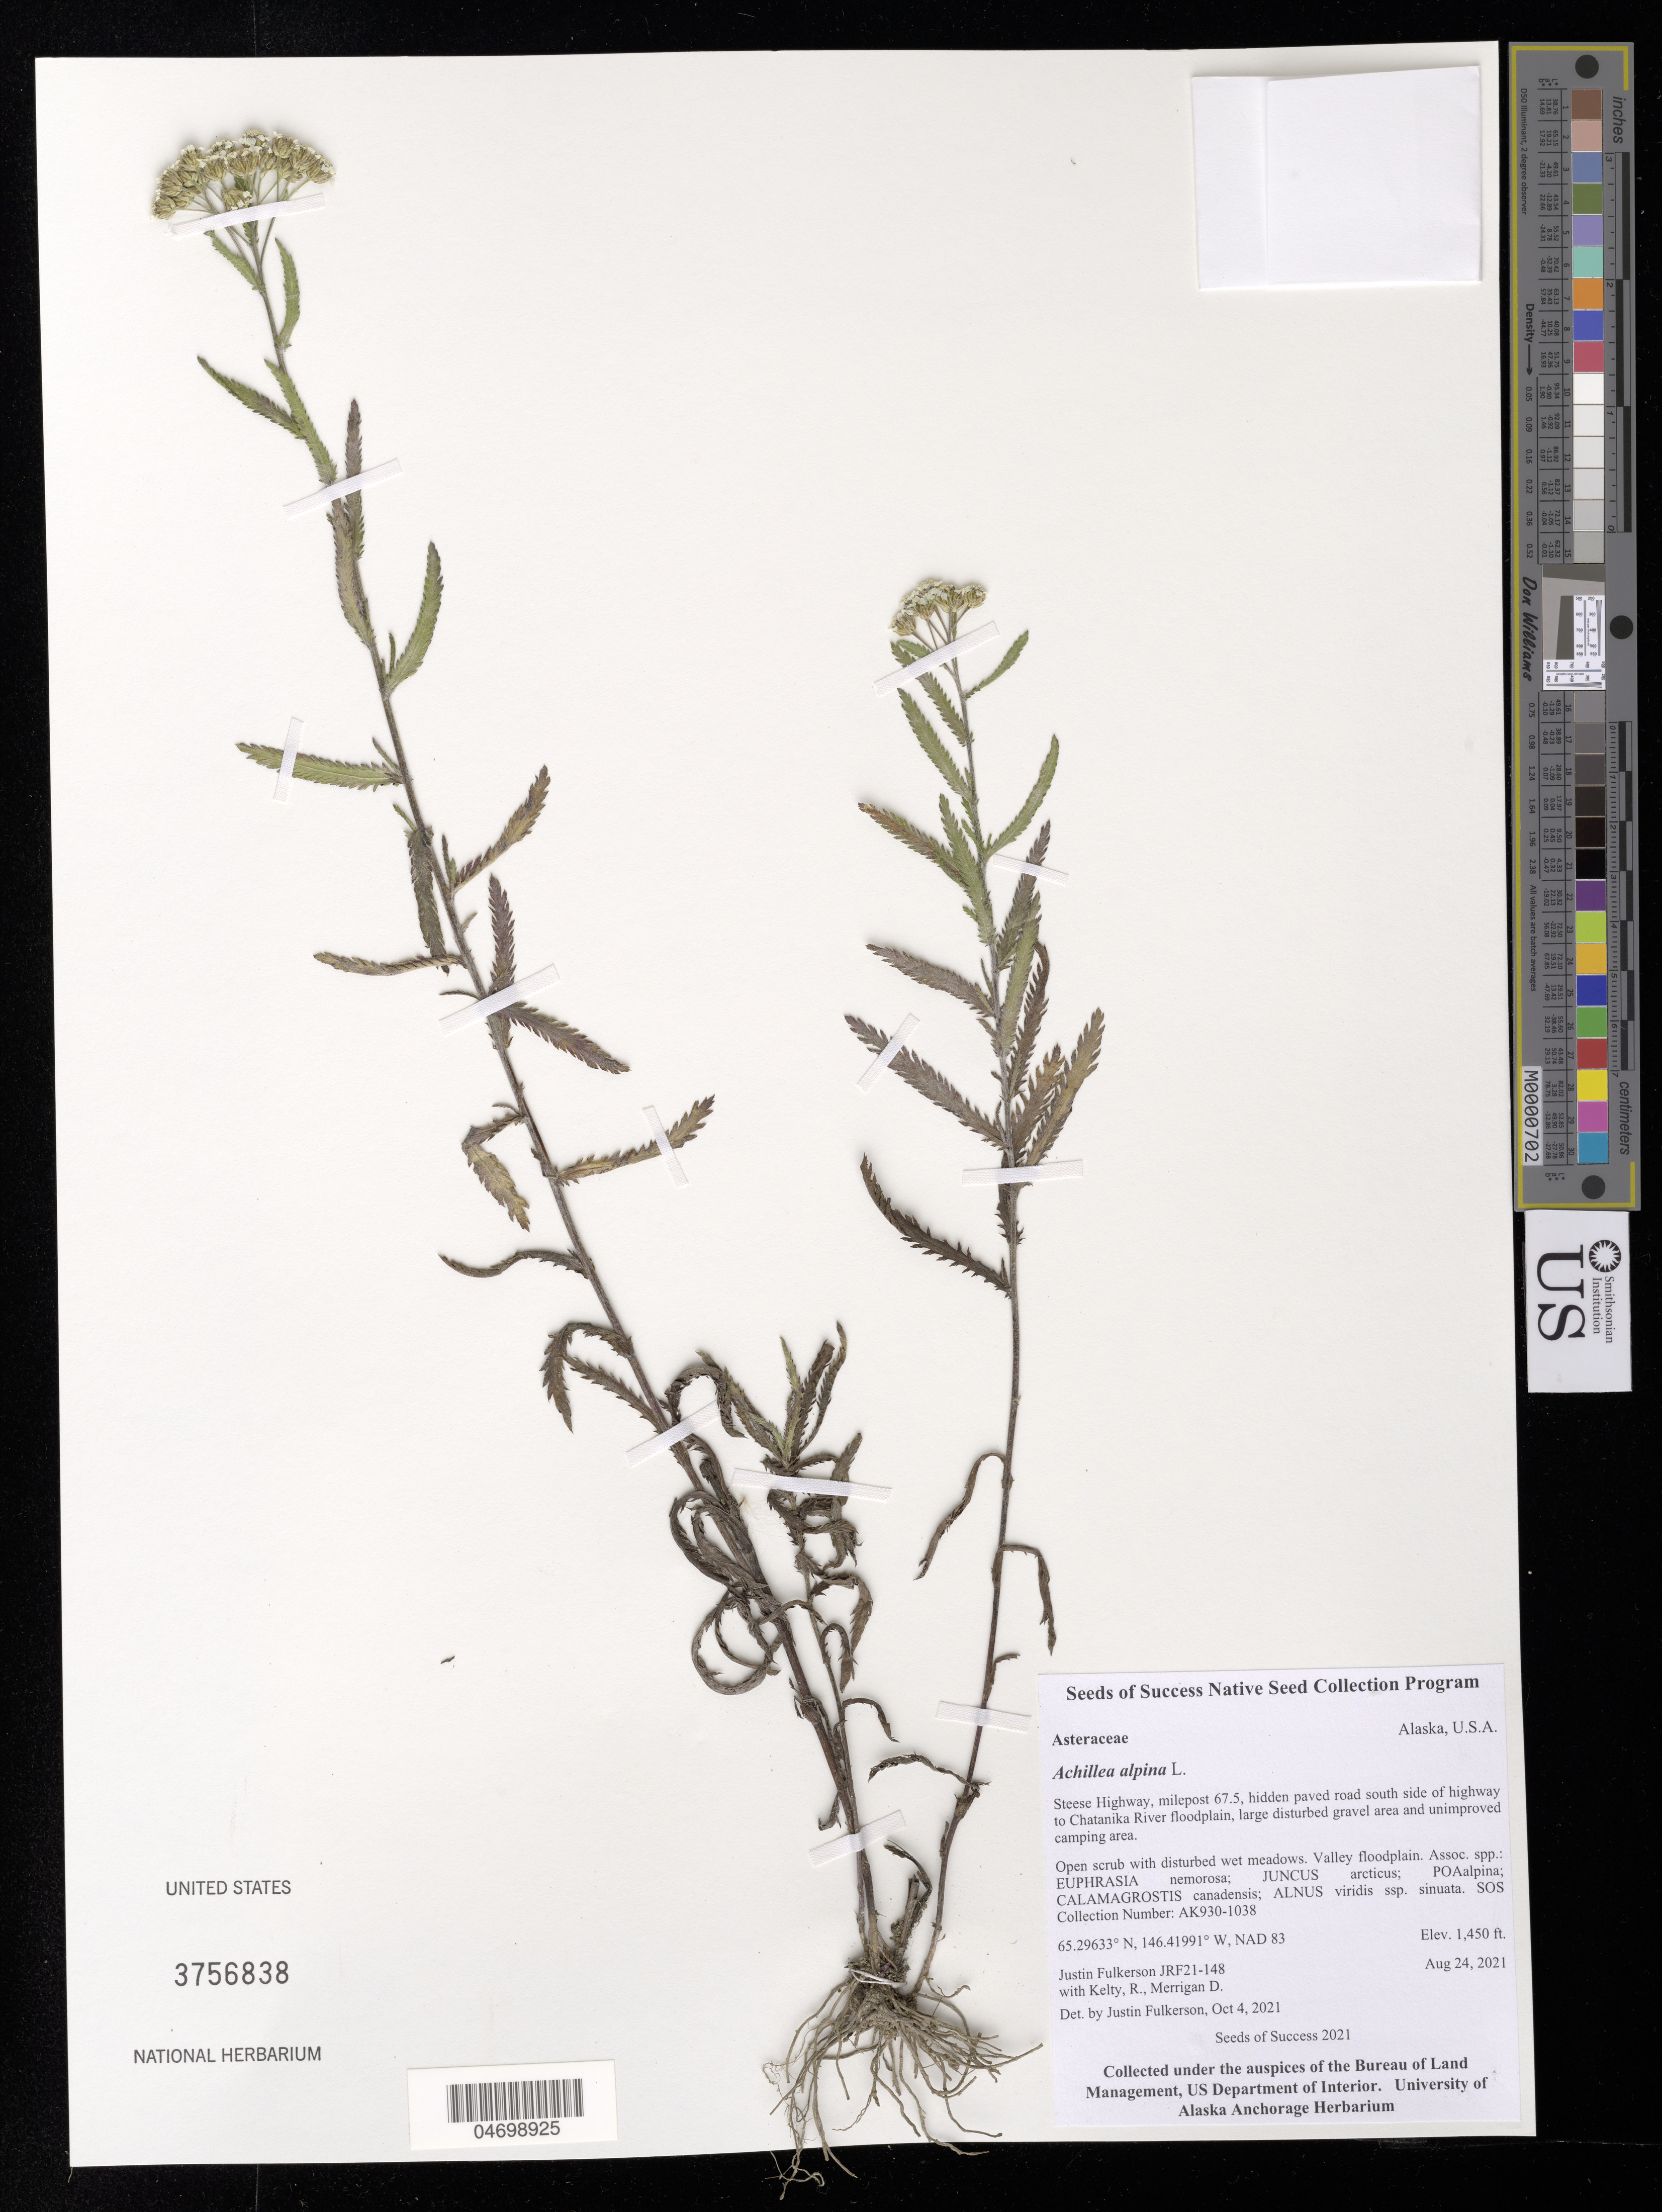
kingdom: Plantae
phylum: Tracheophyta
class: Magnoliopsida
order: Asterales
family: Asteraceae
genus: Achillea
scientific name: Achillea alpina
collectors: J. Fulkerson, R. Kelty & D. Merrigan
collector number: AK930-1038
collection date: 2021-08-24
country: United States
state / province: Alaska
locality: Steese Hwy, milepost 67.5, hidden paved road south side of Hwy to Chatanika River floodplain.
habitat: Open scrub with disturbed wet meadows. Valley floodplain. With Juncus arcticus, Poa alpina, Euphrasia nemorosa, etc.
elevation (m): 442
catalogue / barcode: US 3756838